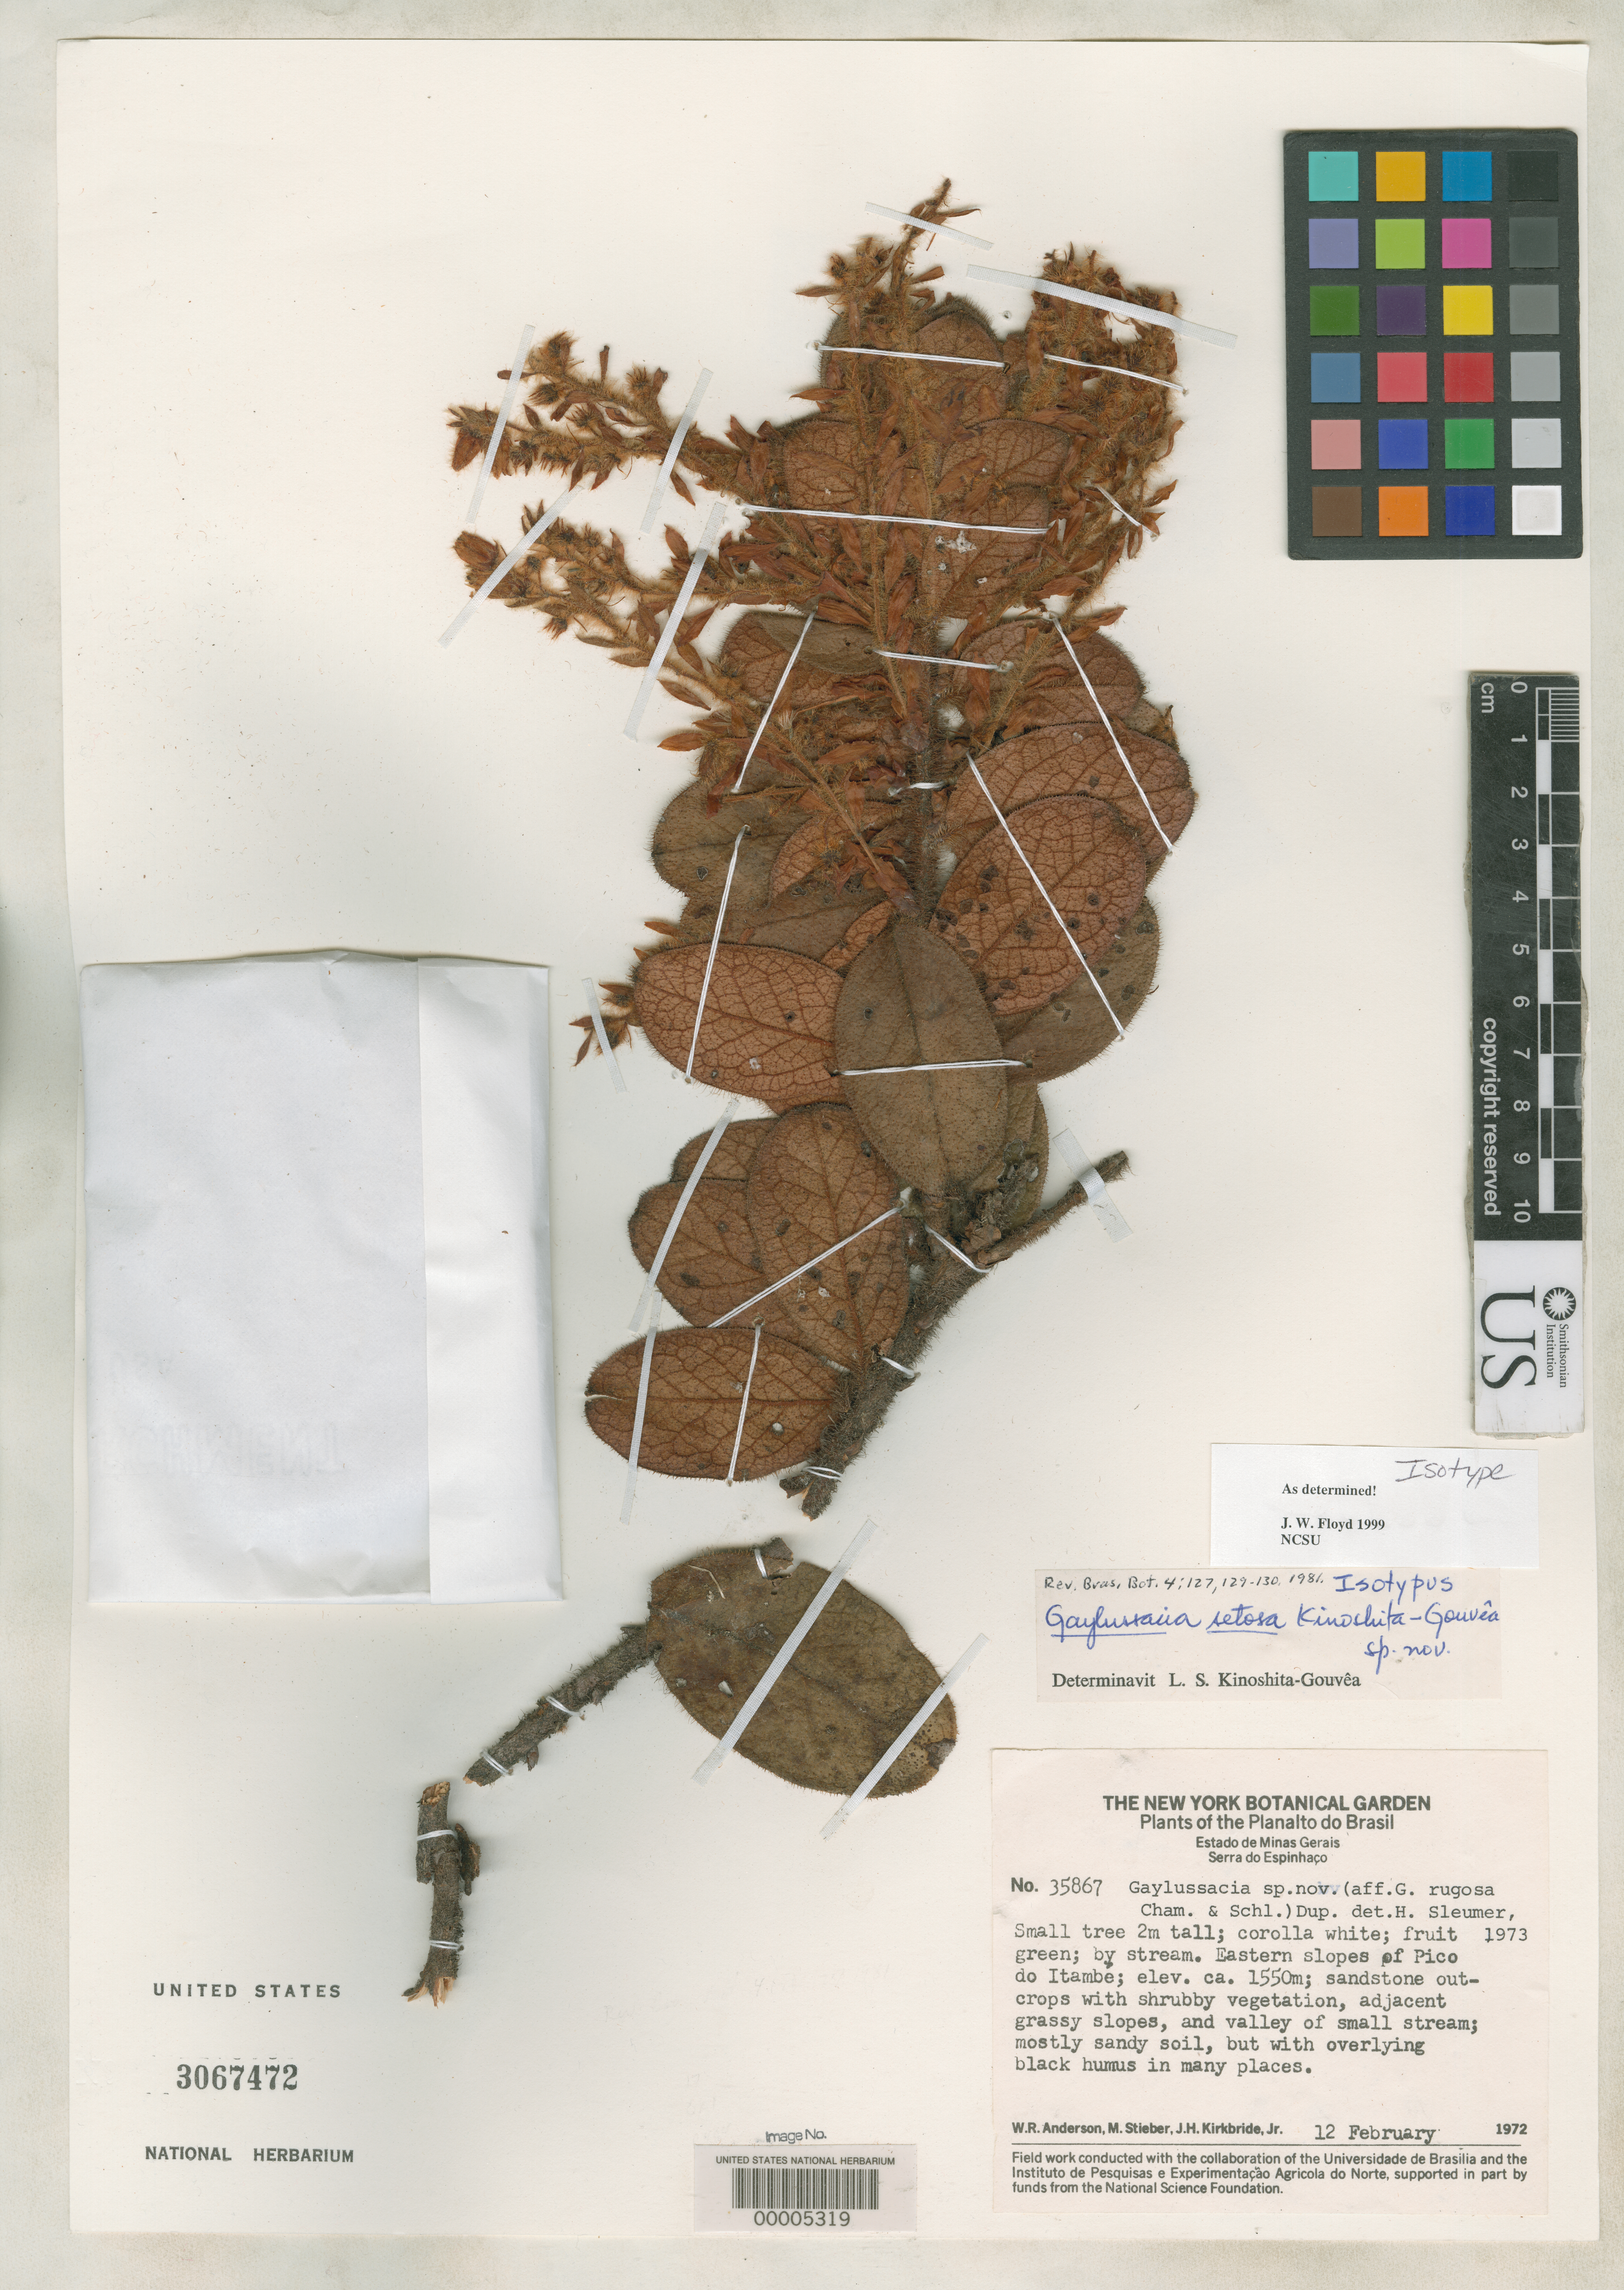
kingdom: Plantae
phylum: Tracheophyta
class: Magnoliopsida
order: Ericales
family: Ericaceae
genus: Gaylussacia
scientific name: Gaylussacia setosa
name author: Kin.-Gouv.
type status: Isotype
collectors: W. R. Anderson, M. T. Stieber & J. H. Kirkbride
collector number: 35867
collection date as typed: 12 Feb 1972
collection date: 1972-02-12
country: Brazil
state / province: Minas Gerais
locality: Serra do Espinhaco, E slopes of Pico do Itambe.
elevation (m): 1550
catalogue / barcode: US 3067472